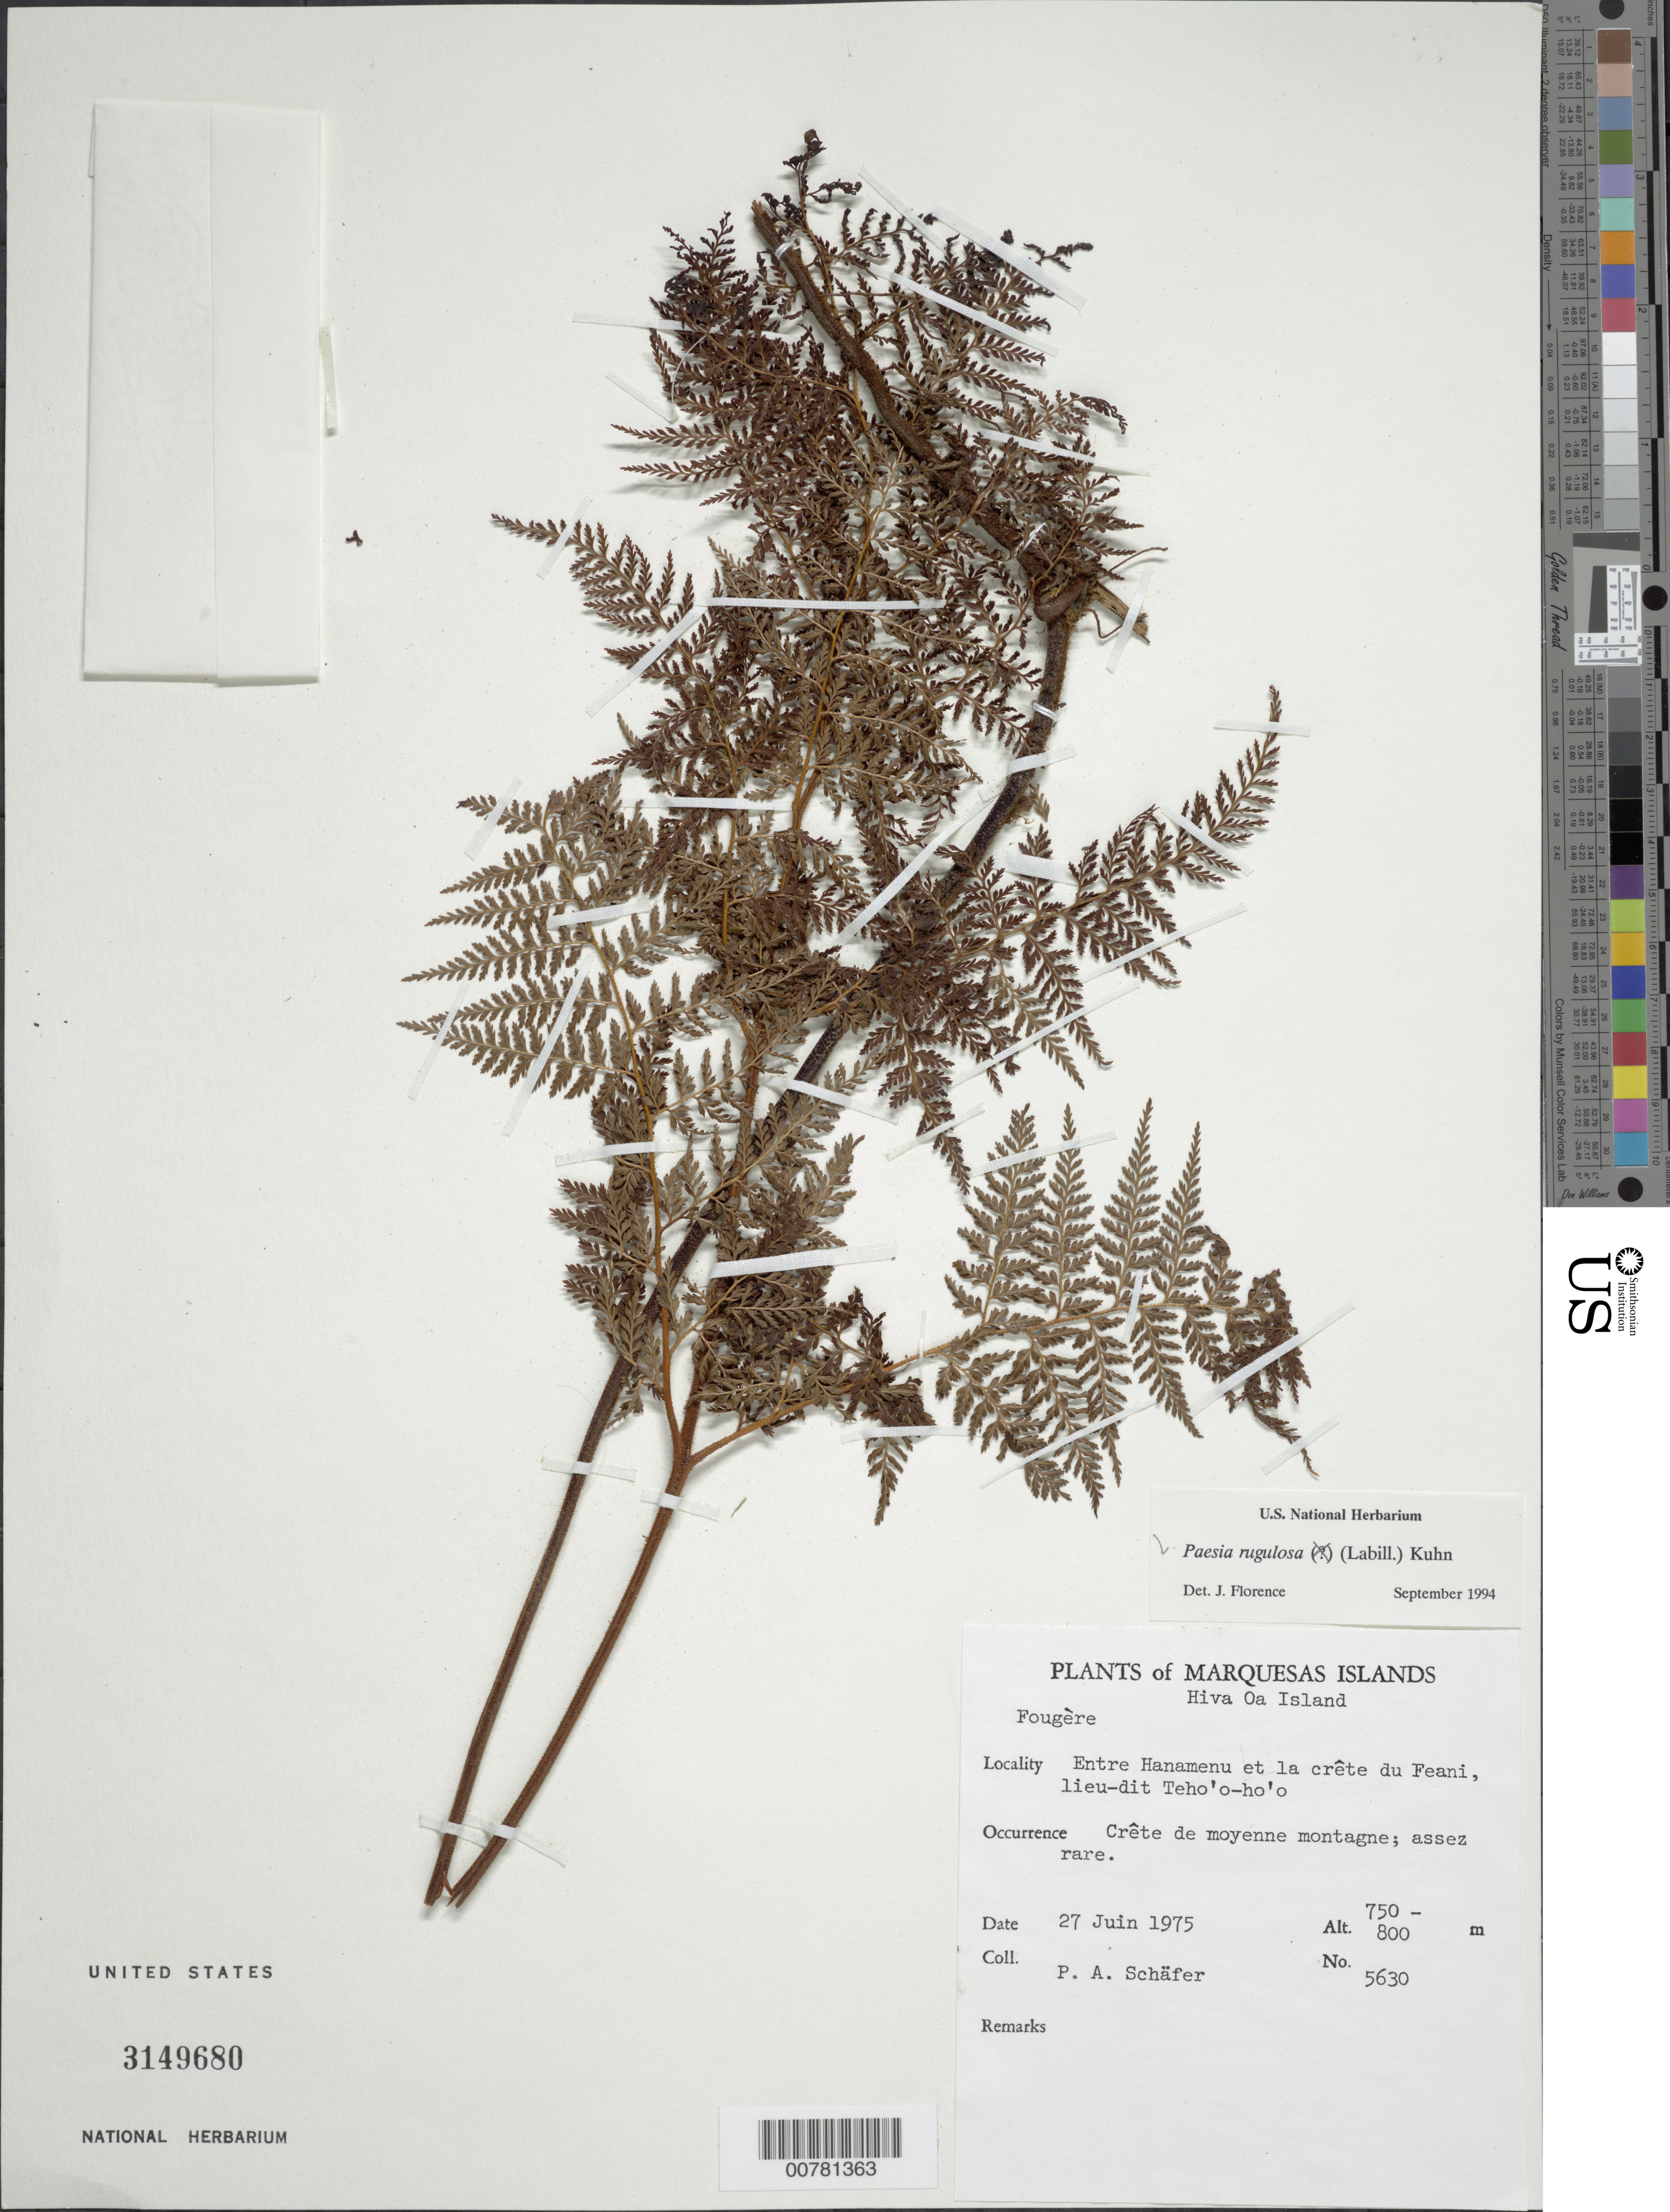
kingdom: Plantae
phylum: Tracheophyta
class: Polypodiopsida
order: Polypodiales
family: Dennstaedtiaceae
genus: Paesia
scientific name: Paesia rugulosa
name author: (Labill.) Kuhn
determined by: Lorence, David H., (PTBG), National Tropical Botanical Garden (UNITED STATES)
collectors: P. A. Schäfer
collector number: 5630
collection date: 1975-06-27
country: French Polynesia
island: Hiva Oa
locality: Entre Hanamenu et la crête du Feani, lieu-dit Teho'o-ho'o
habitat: Crête de moyenne montagne; assez rare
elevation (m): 750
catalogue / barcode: US 3149680